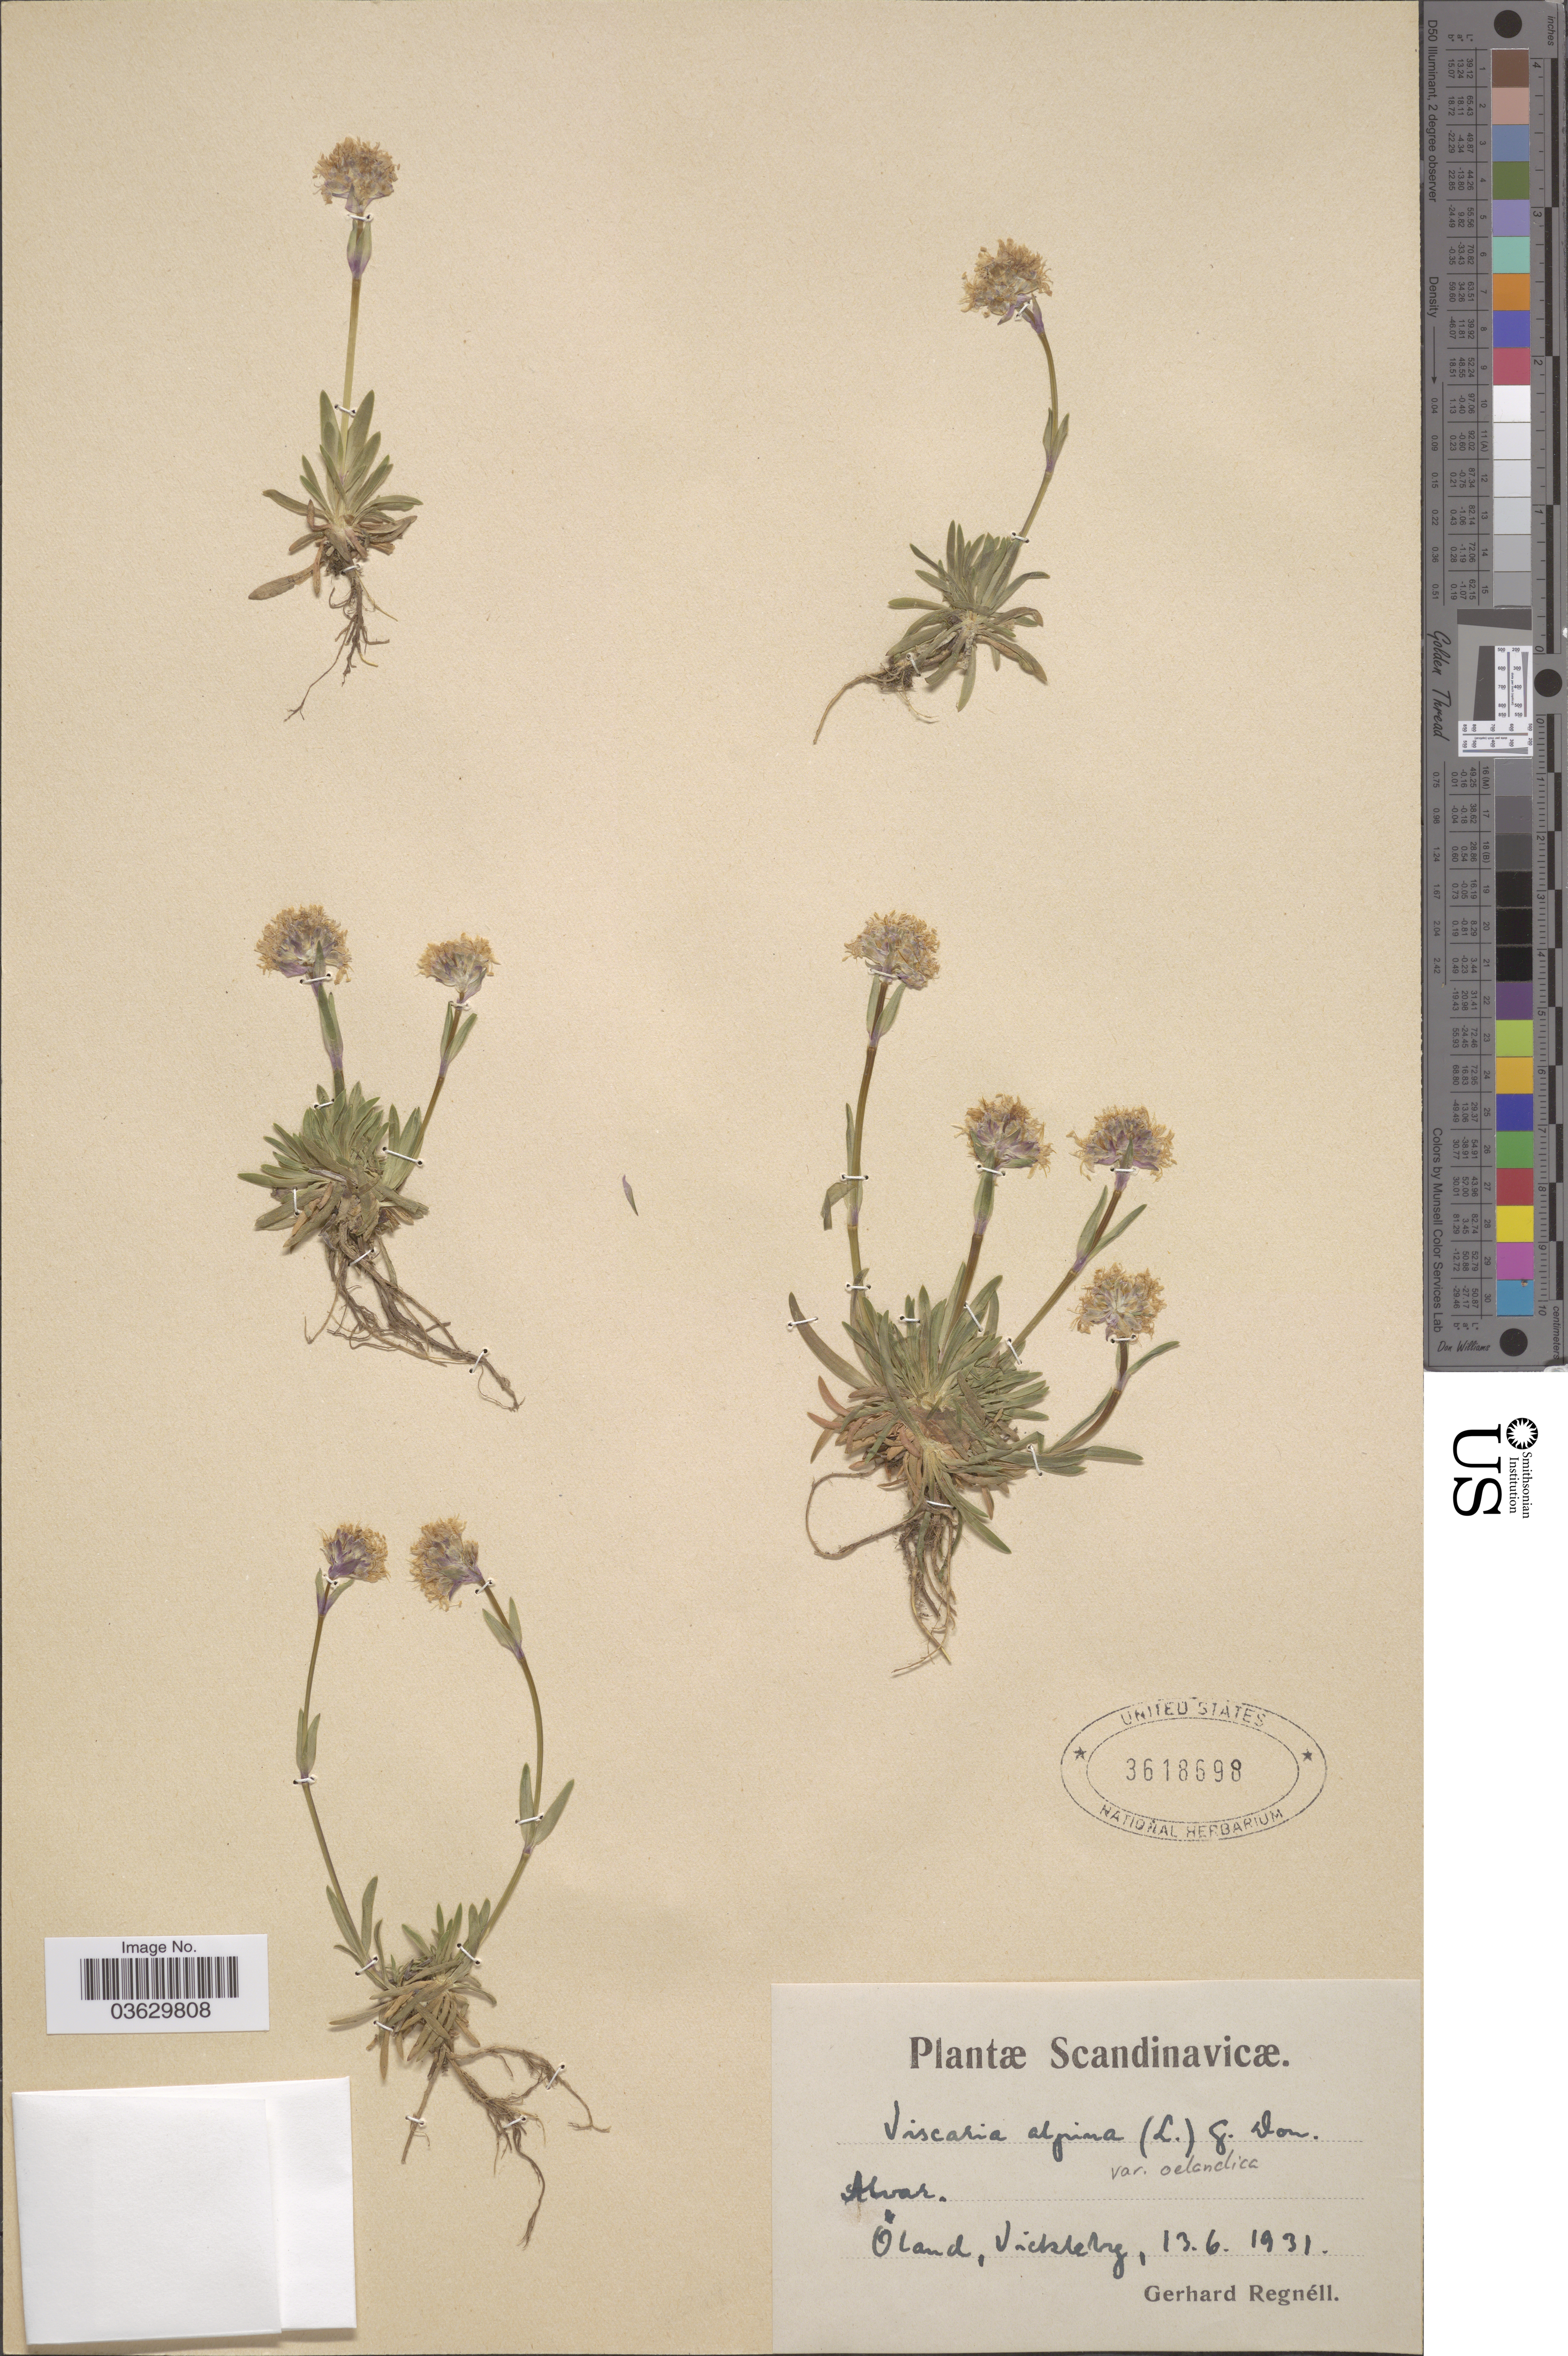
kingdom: Plantae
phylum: Tracheophyta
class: Magnoliopsida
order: Caryophyllales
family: Caryophyllaceae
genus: Viscaria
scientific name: Viscaria alpina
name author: (L.) G. Don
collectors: G. Regnéll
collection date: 1931-06-13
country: Sweden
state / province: Kalmar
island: Öland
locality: Alvar. Scandinavicæ. Öland, Vickleby.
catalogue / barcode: US 3618698